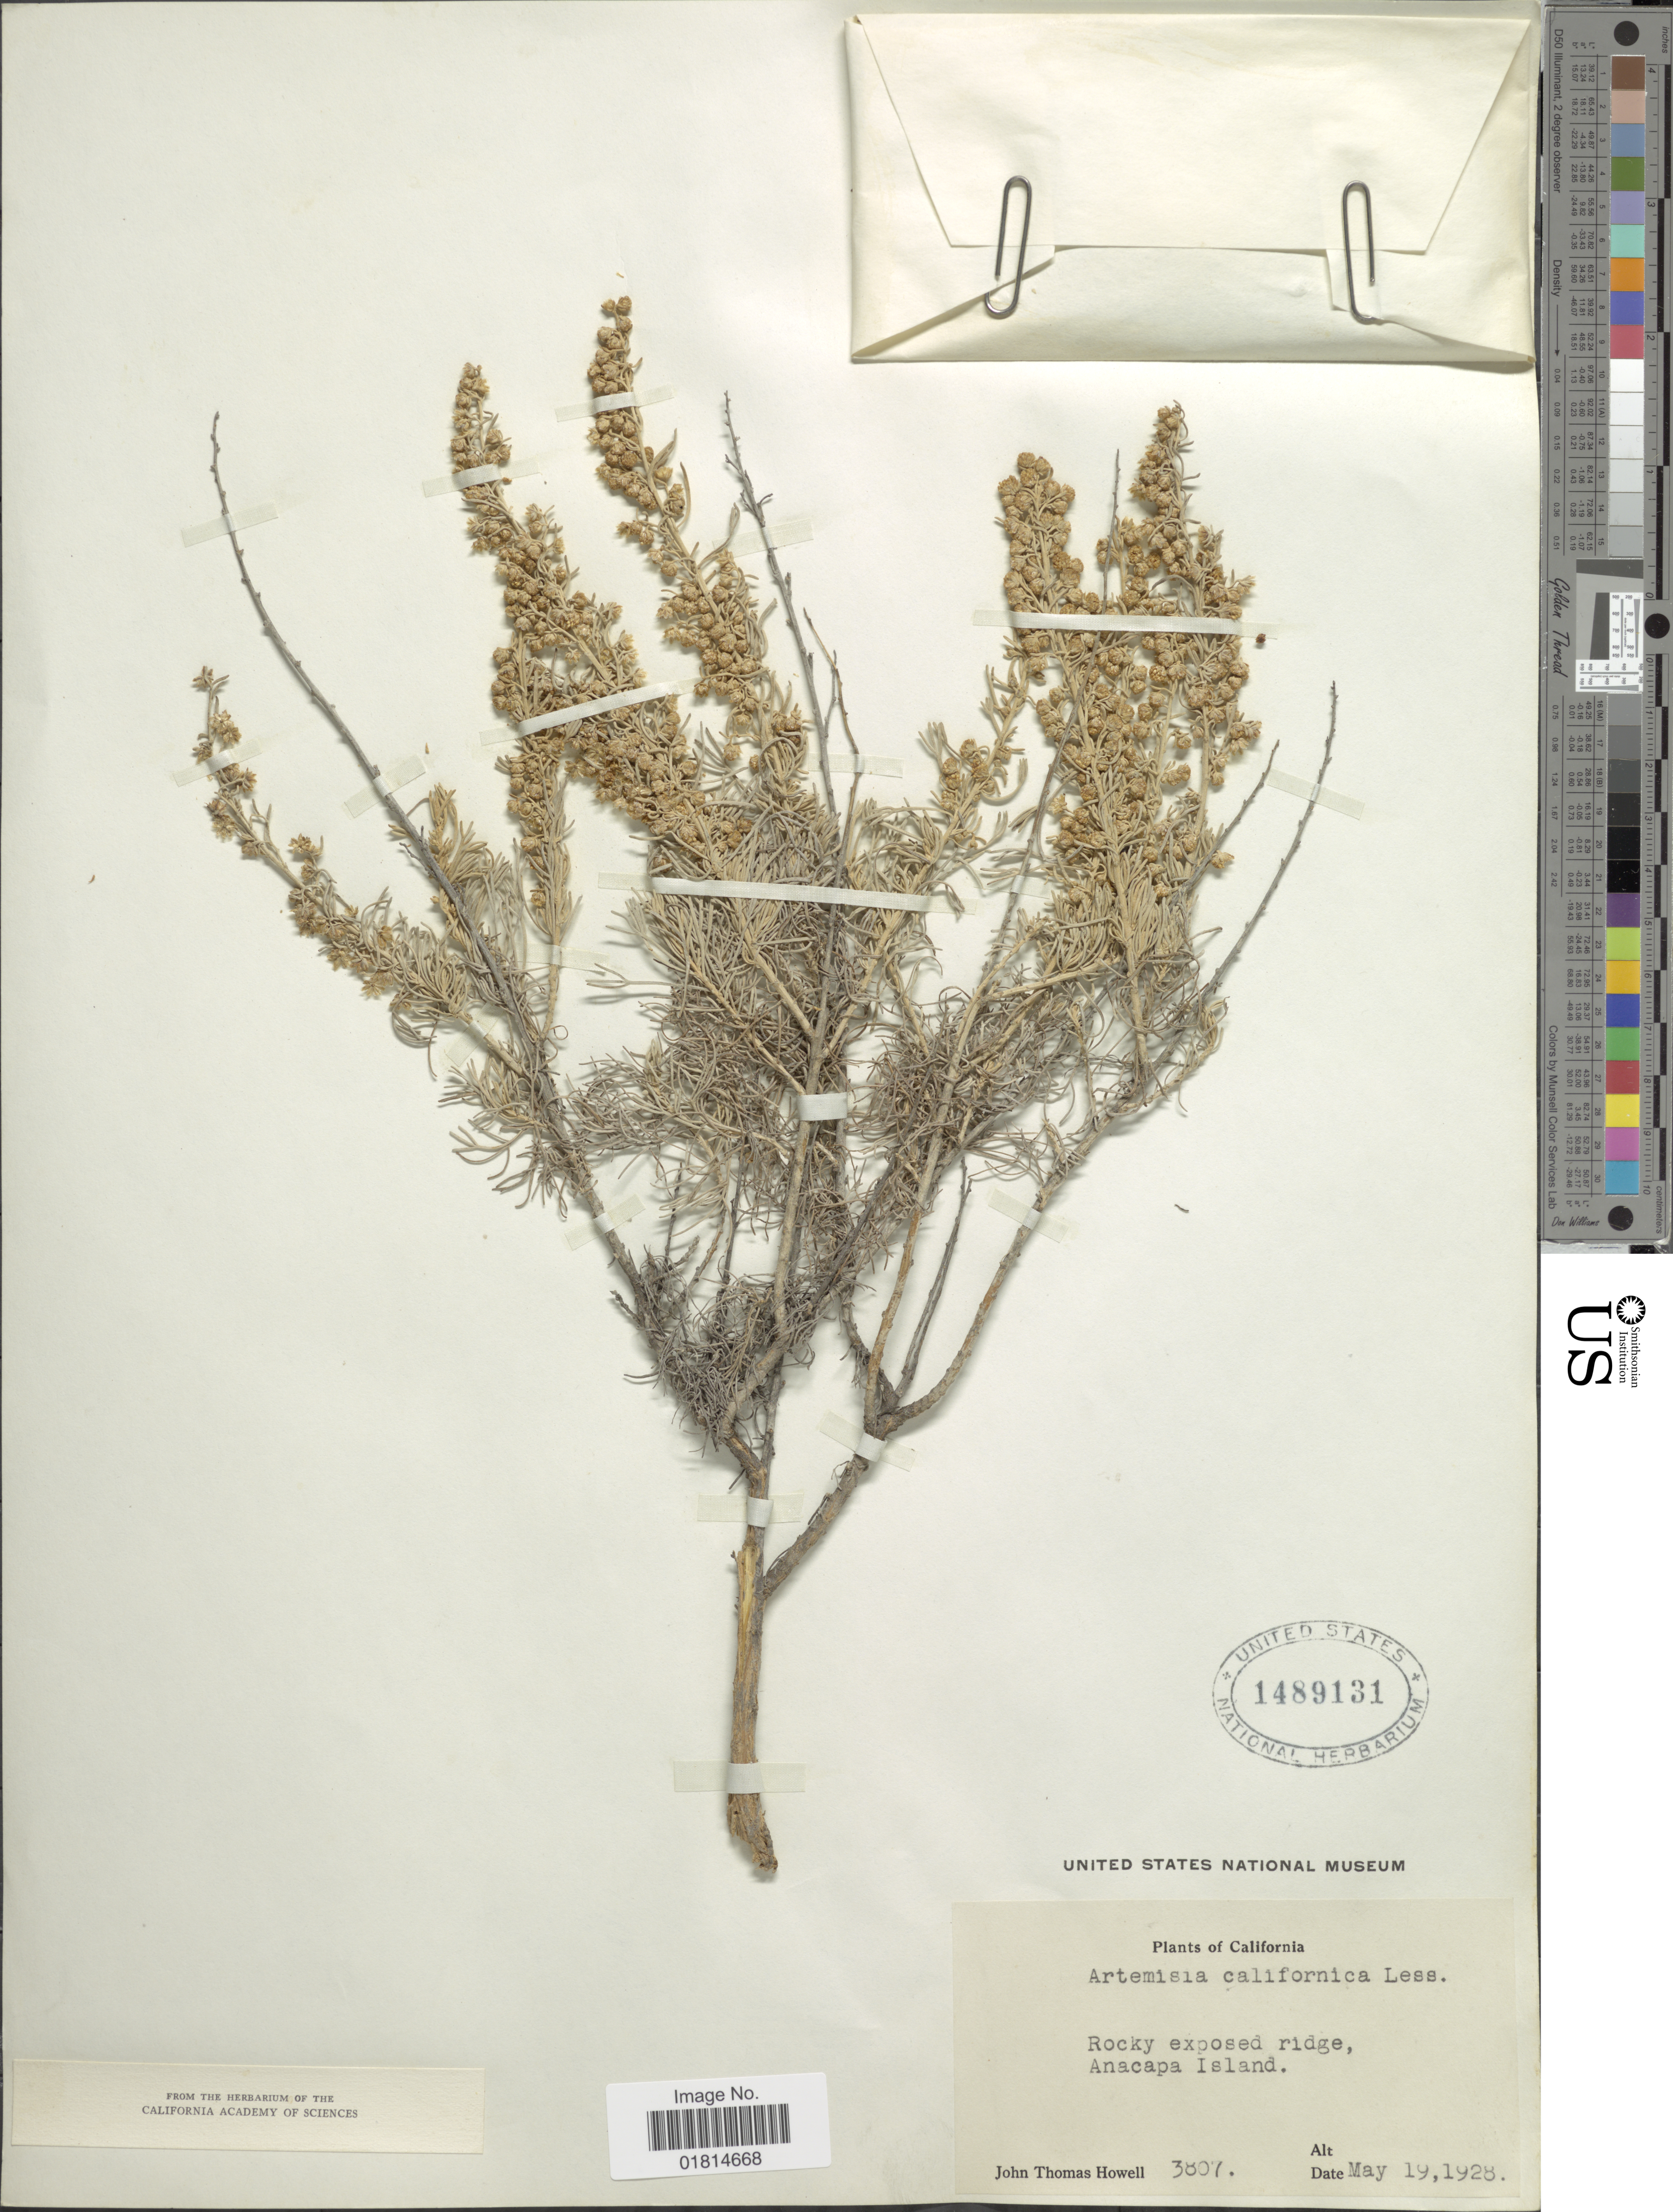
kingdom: Plantae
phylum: Tracheophyta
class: Magnoliopsida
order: Asterales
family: Asteraceae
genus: Artemisia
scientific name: Artemisia californica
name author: Less.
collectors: J. T. Howell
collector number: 3807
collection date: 1928-05-19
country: United States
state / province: California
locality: Rocky exposed ridge, Anacapa Island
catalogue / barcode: US 1489131